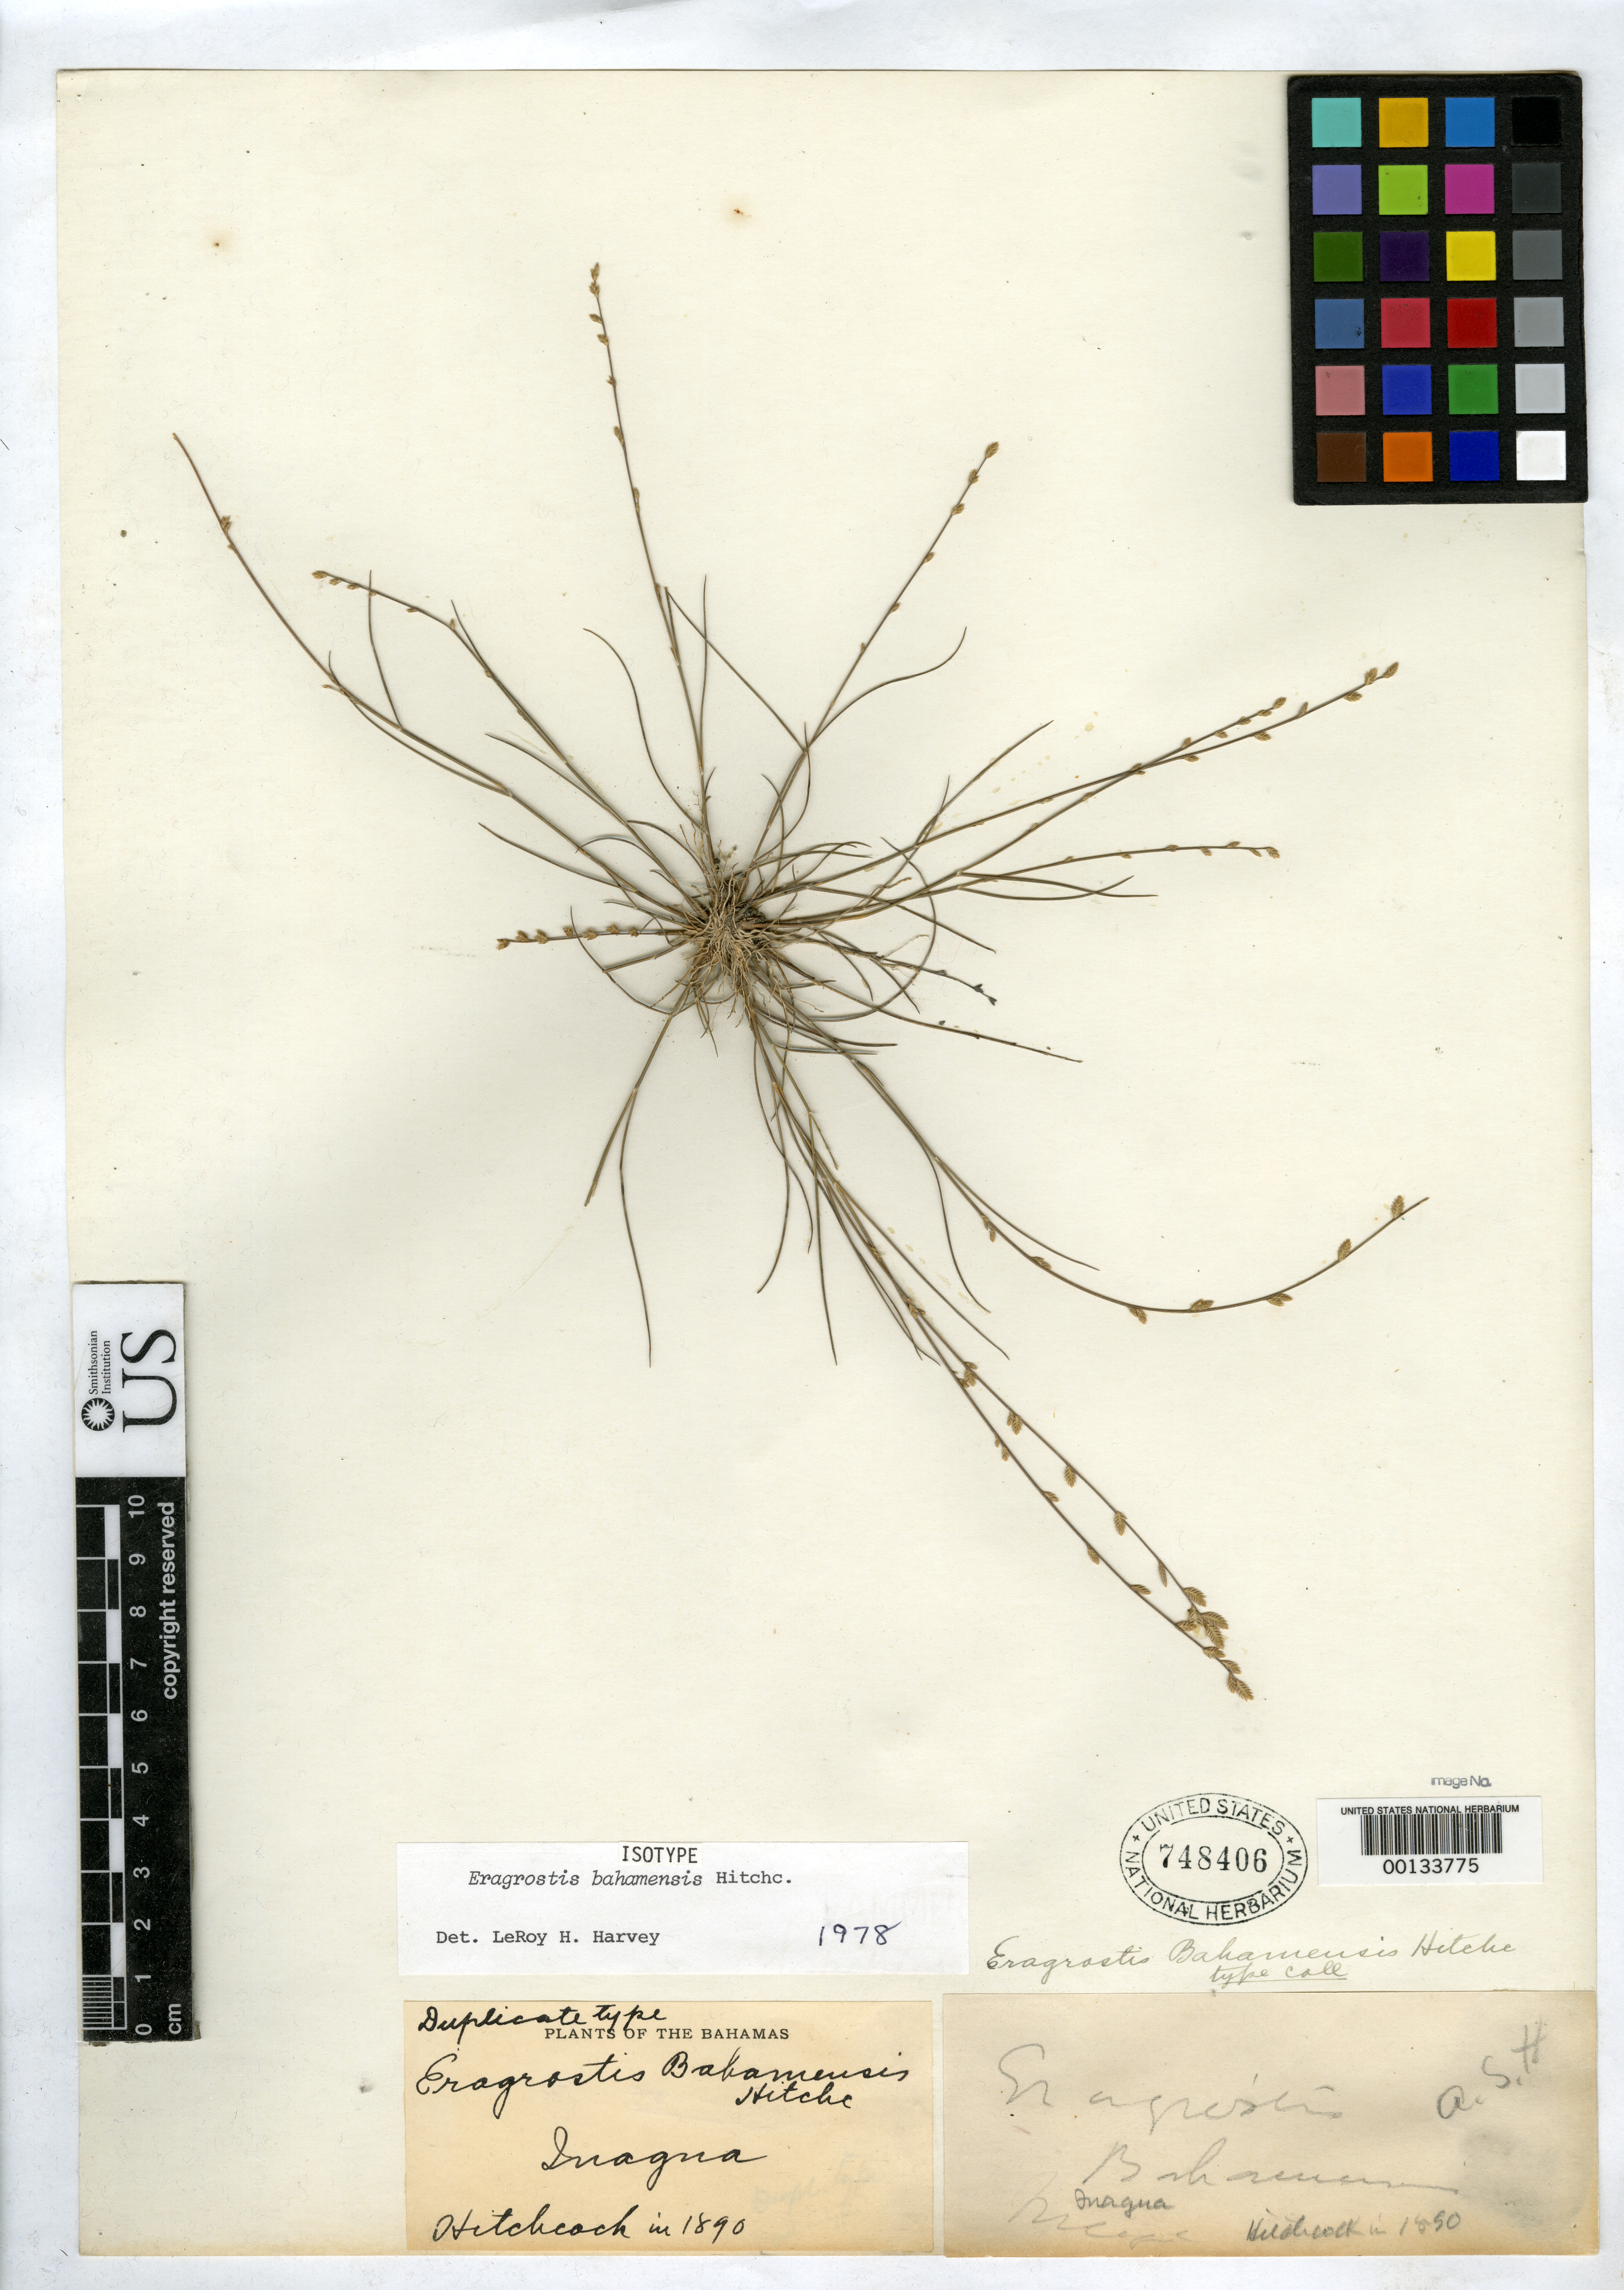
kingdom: Plantae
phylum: Tracheophyta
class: Liliopsida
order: Poales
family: Poaceae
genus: Eragrostis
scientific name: Eragrostis bahamensis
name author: Hitchc.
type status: Isotype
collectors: A. S. Hitchcock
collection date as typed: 1890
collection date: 1890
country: Bahamas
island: Inagua Island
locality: Inagua.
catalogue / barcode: US 748406